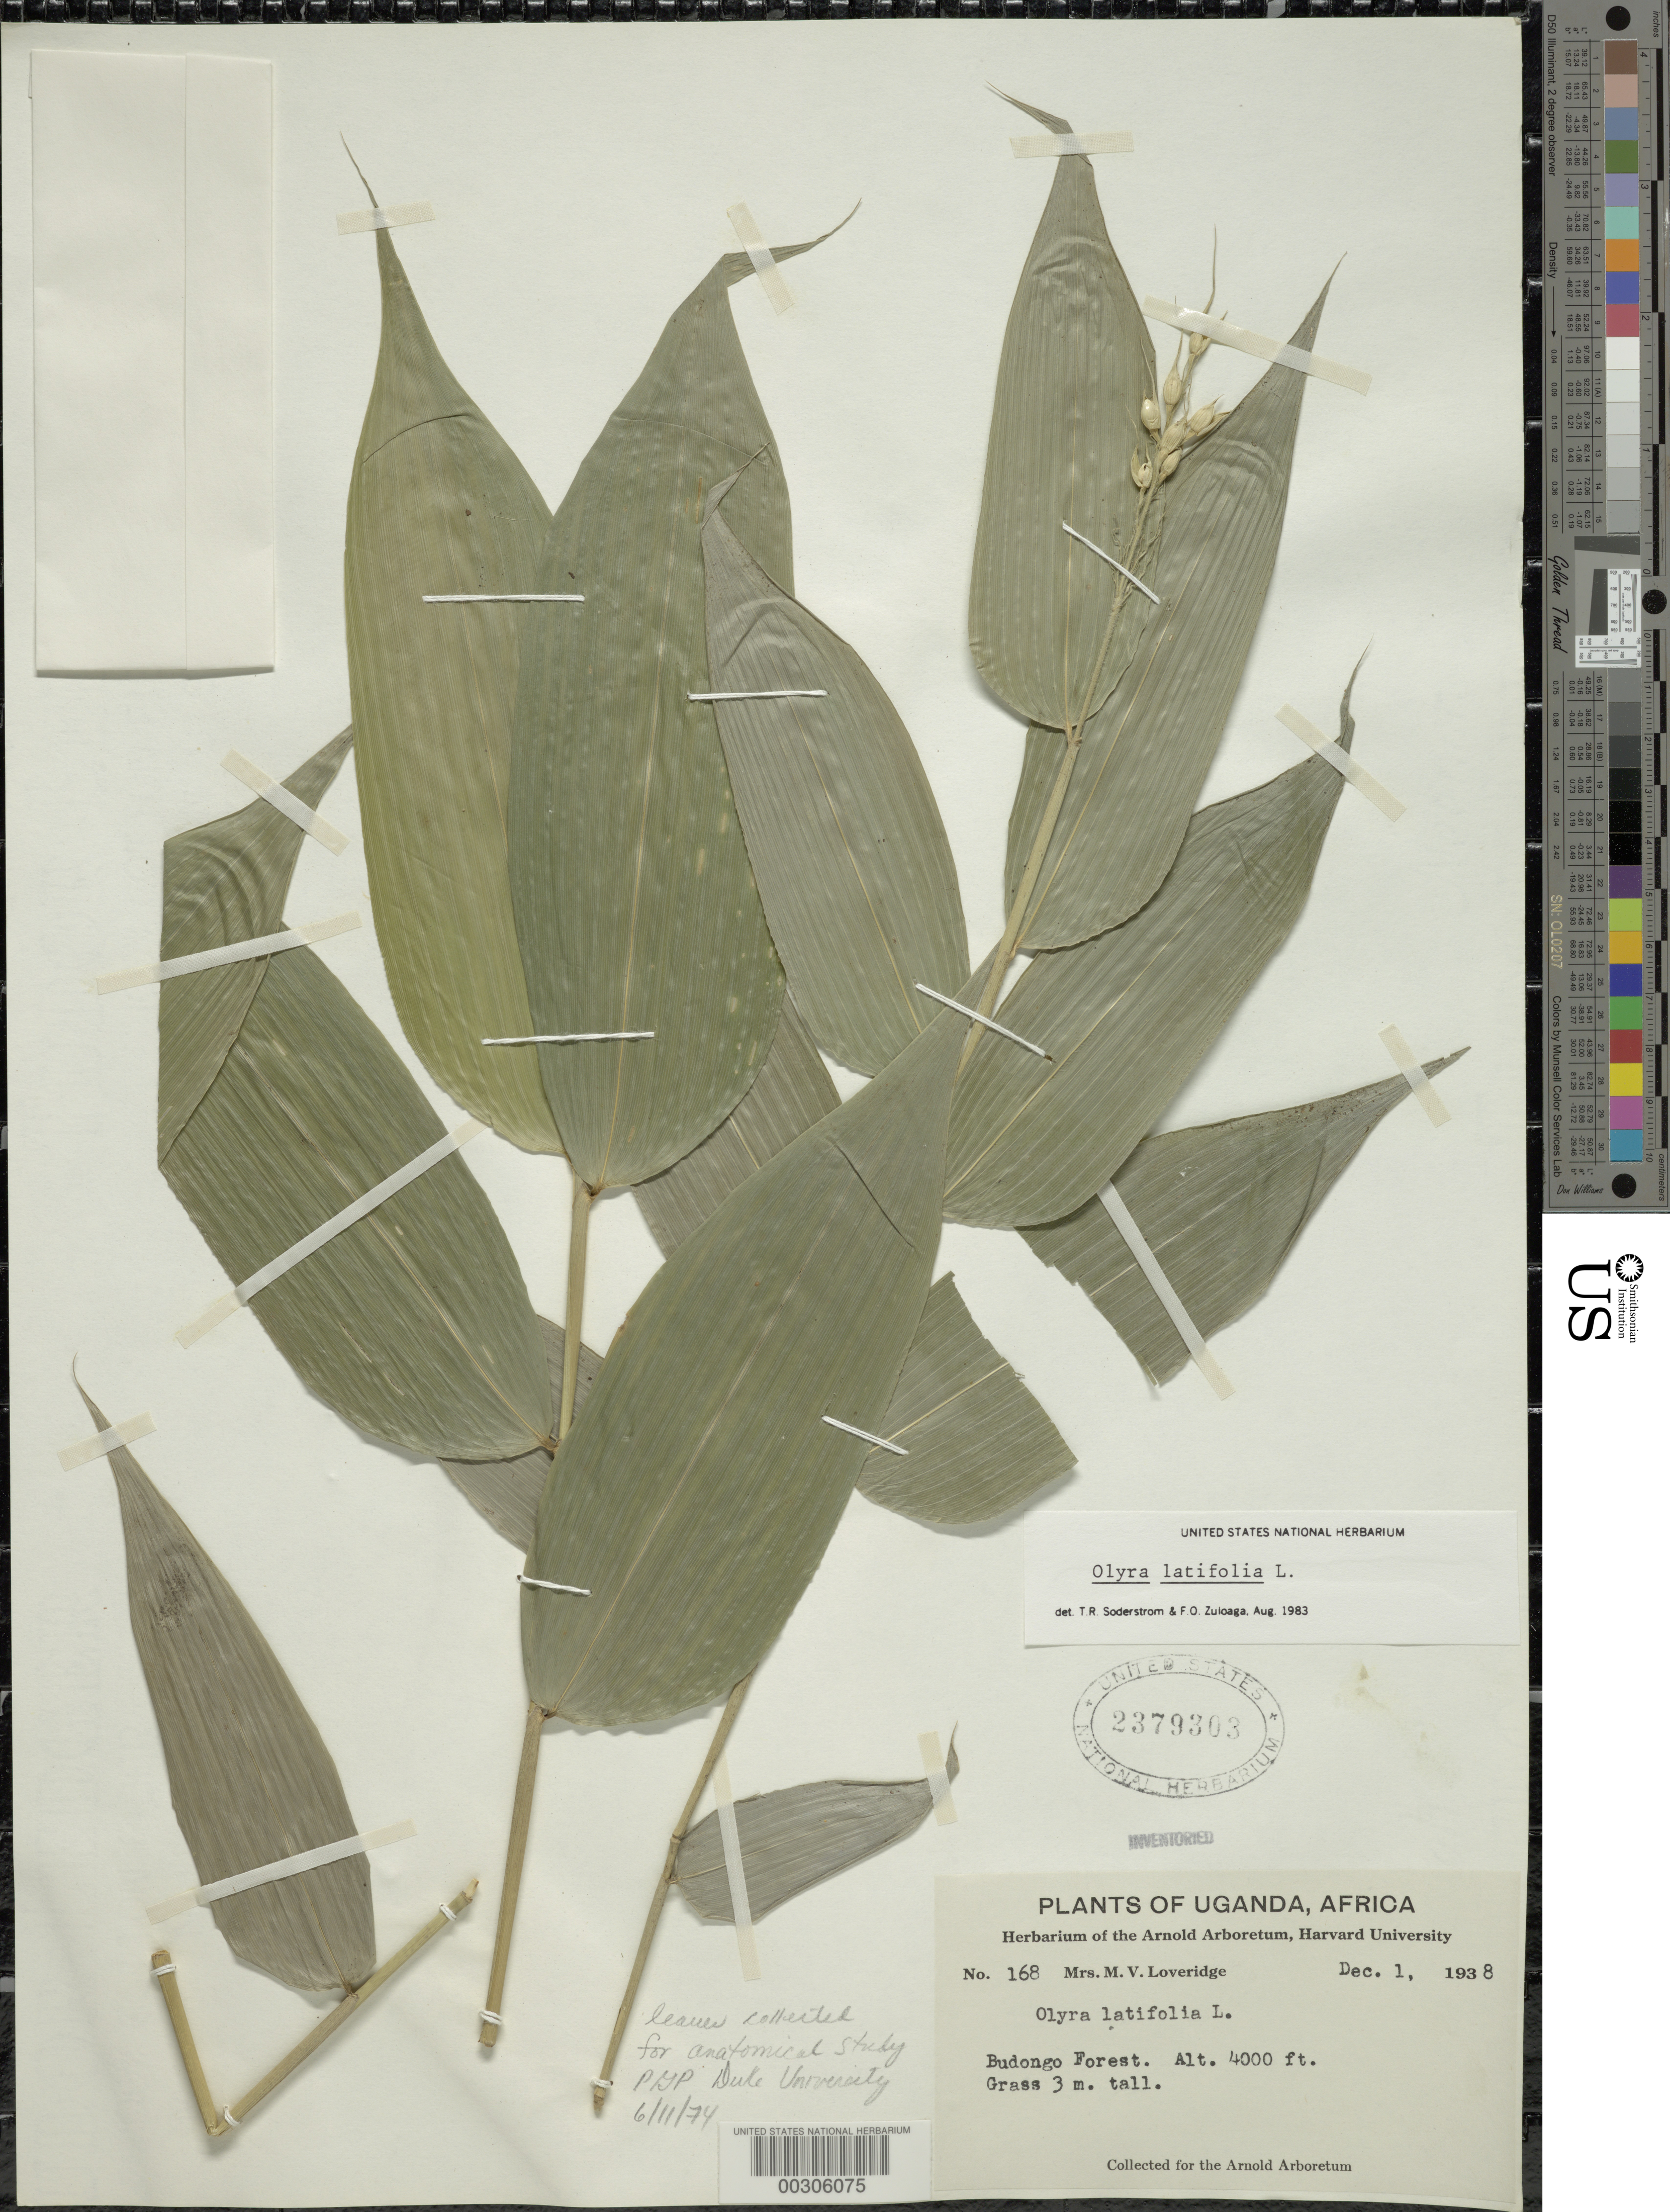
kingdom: Plantae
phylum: Tracheophyta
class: Liliopsida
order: Poales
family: Poaceae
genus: Olyra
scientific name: Olyra latifolia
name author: L.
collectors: M. Loveridge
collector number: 168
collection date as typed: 01 Dec 1938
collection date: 1938-12-01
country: Uganda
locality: Budongo forest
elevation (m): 1220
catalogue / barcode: US 2379303